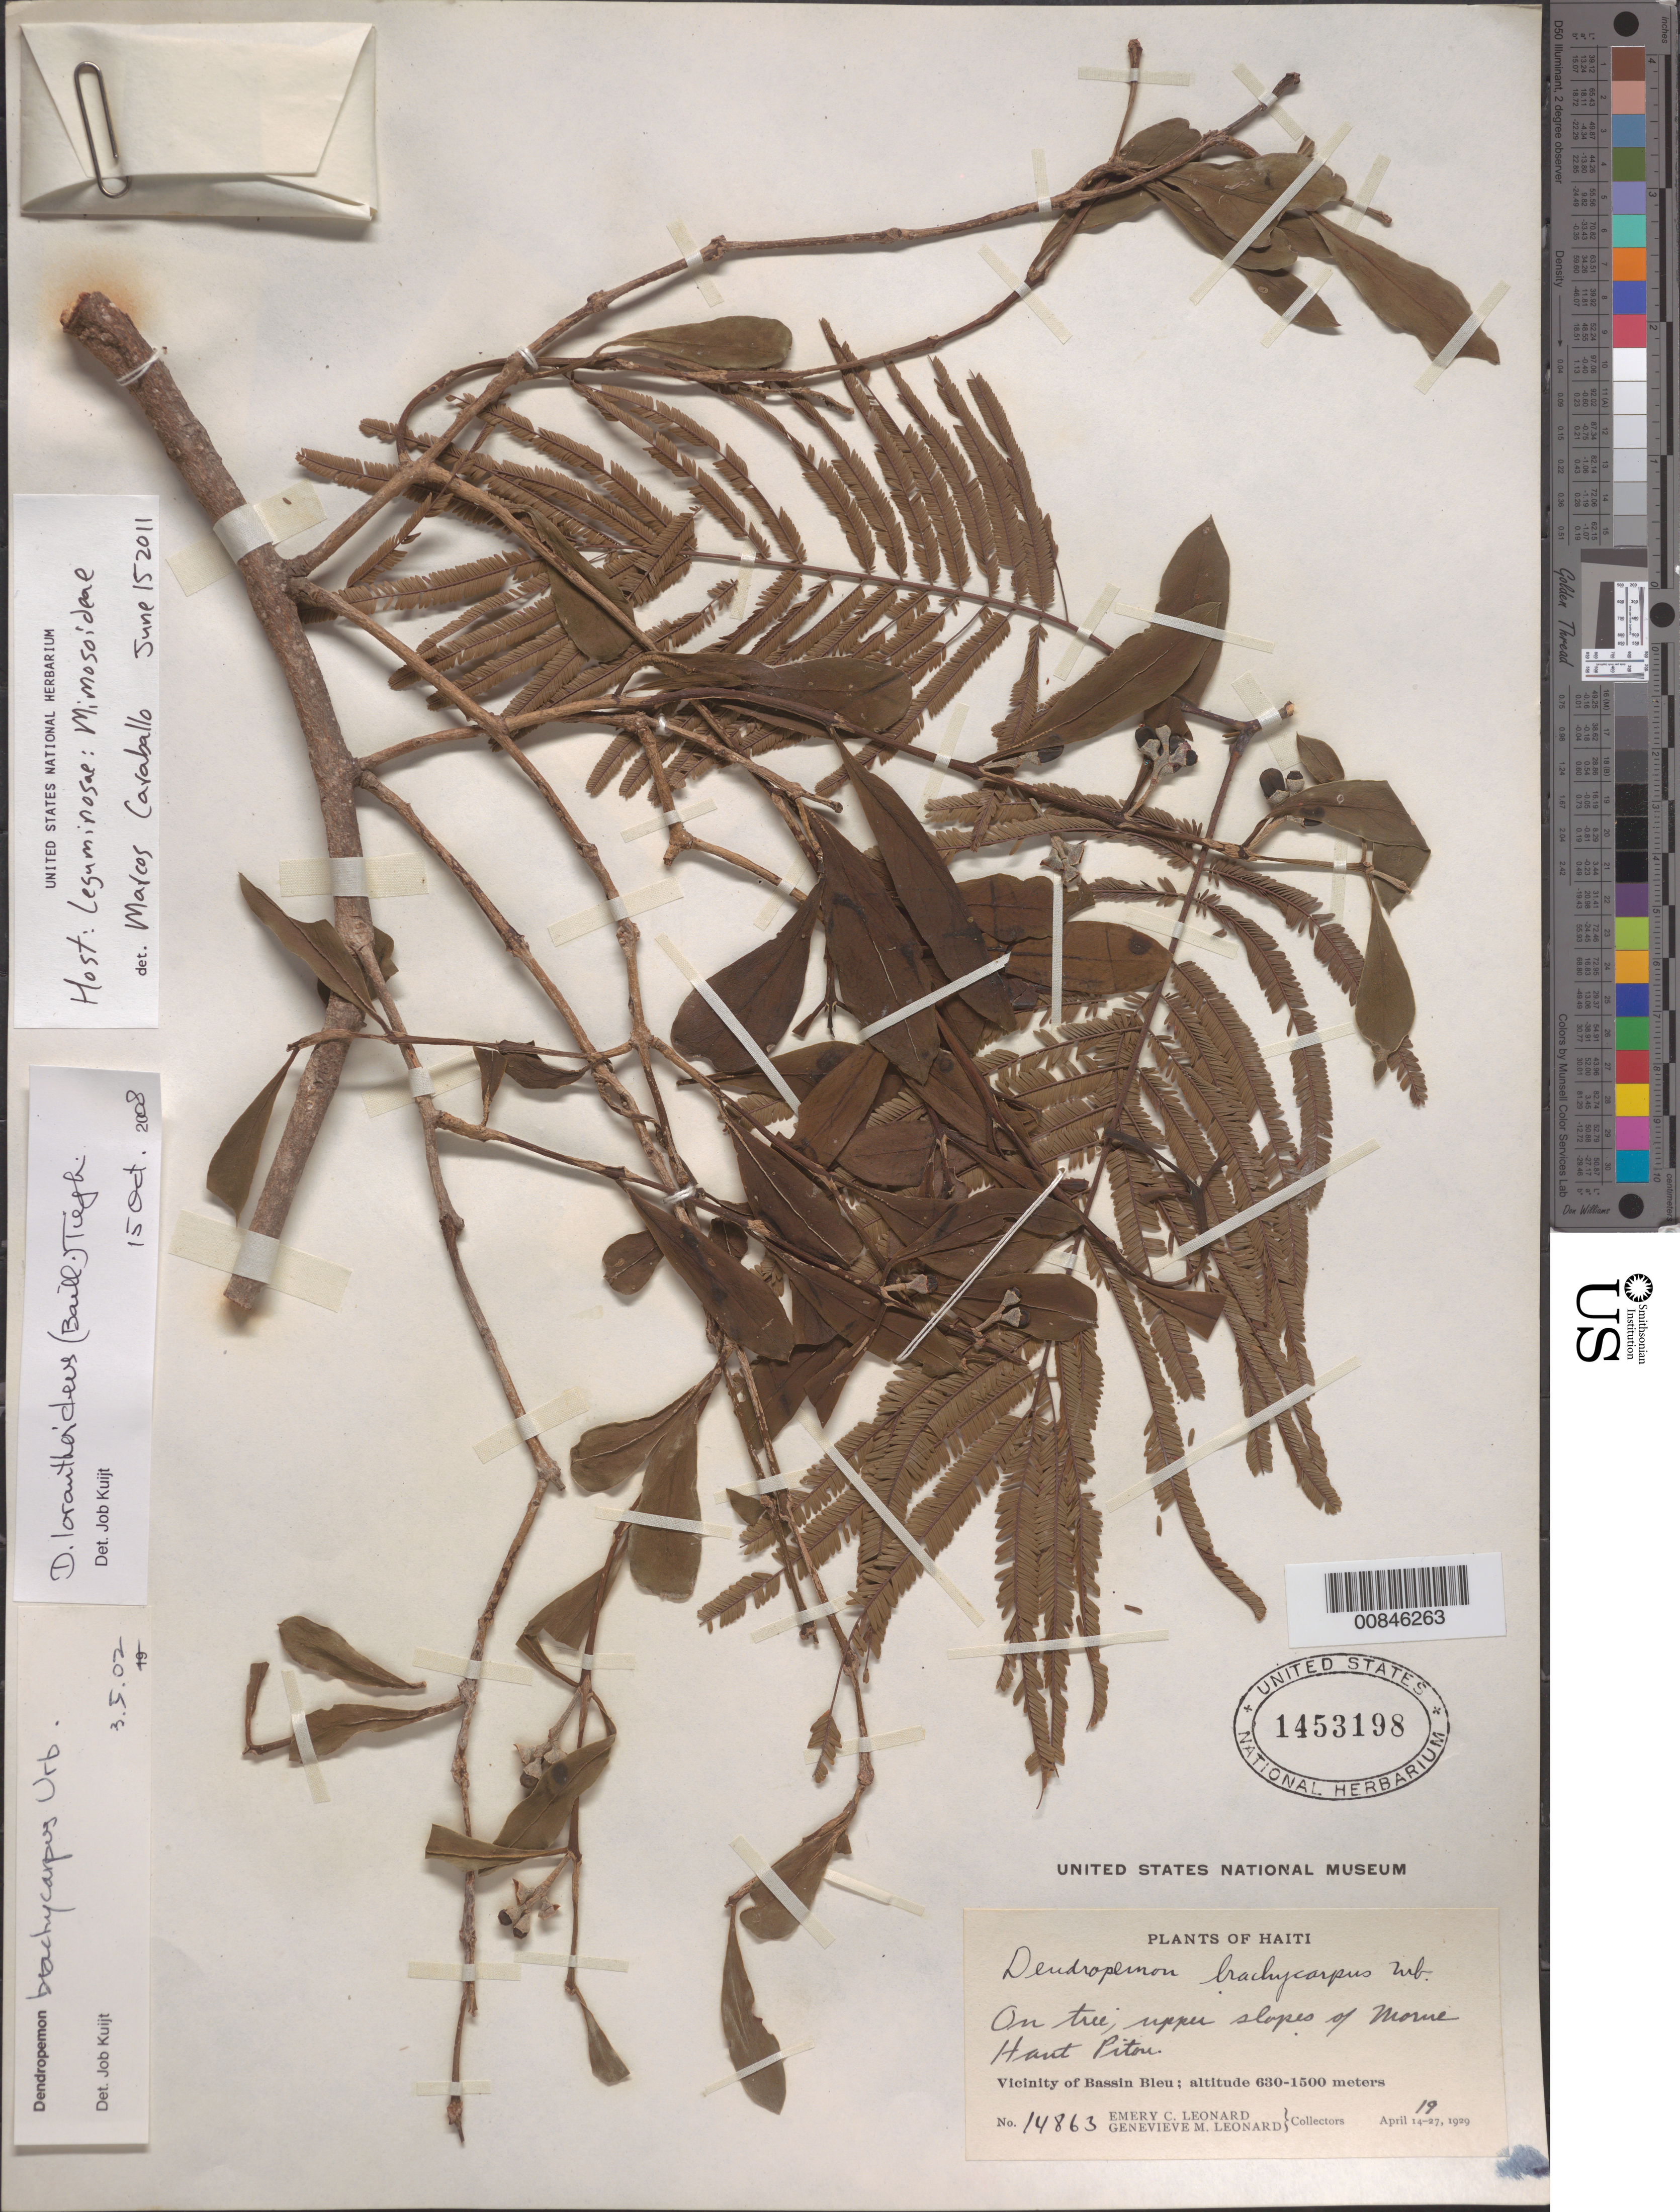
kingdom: Plantae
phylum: Tracheophyta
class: Magnoliopsida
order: Santalales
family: Loranthaceae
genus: Dendropemon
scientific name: Dendropemon loranthoideus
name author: (Baill.) Tiegh.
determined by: Kuijt, Job, (CANADA)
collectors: E. C. Leonard & G. M. Leonard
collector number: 14863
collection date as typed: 19 Apr 1929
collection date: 1929-04-19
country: Haiti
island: Hispaniola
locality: Vicinity of Bassin Bleu. Upper slopes of Morne Haut Piton.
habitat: On tree.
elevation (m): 630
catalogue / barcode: US 1453198